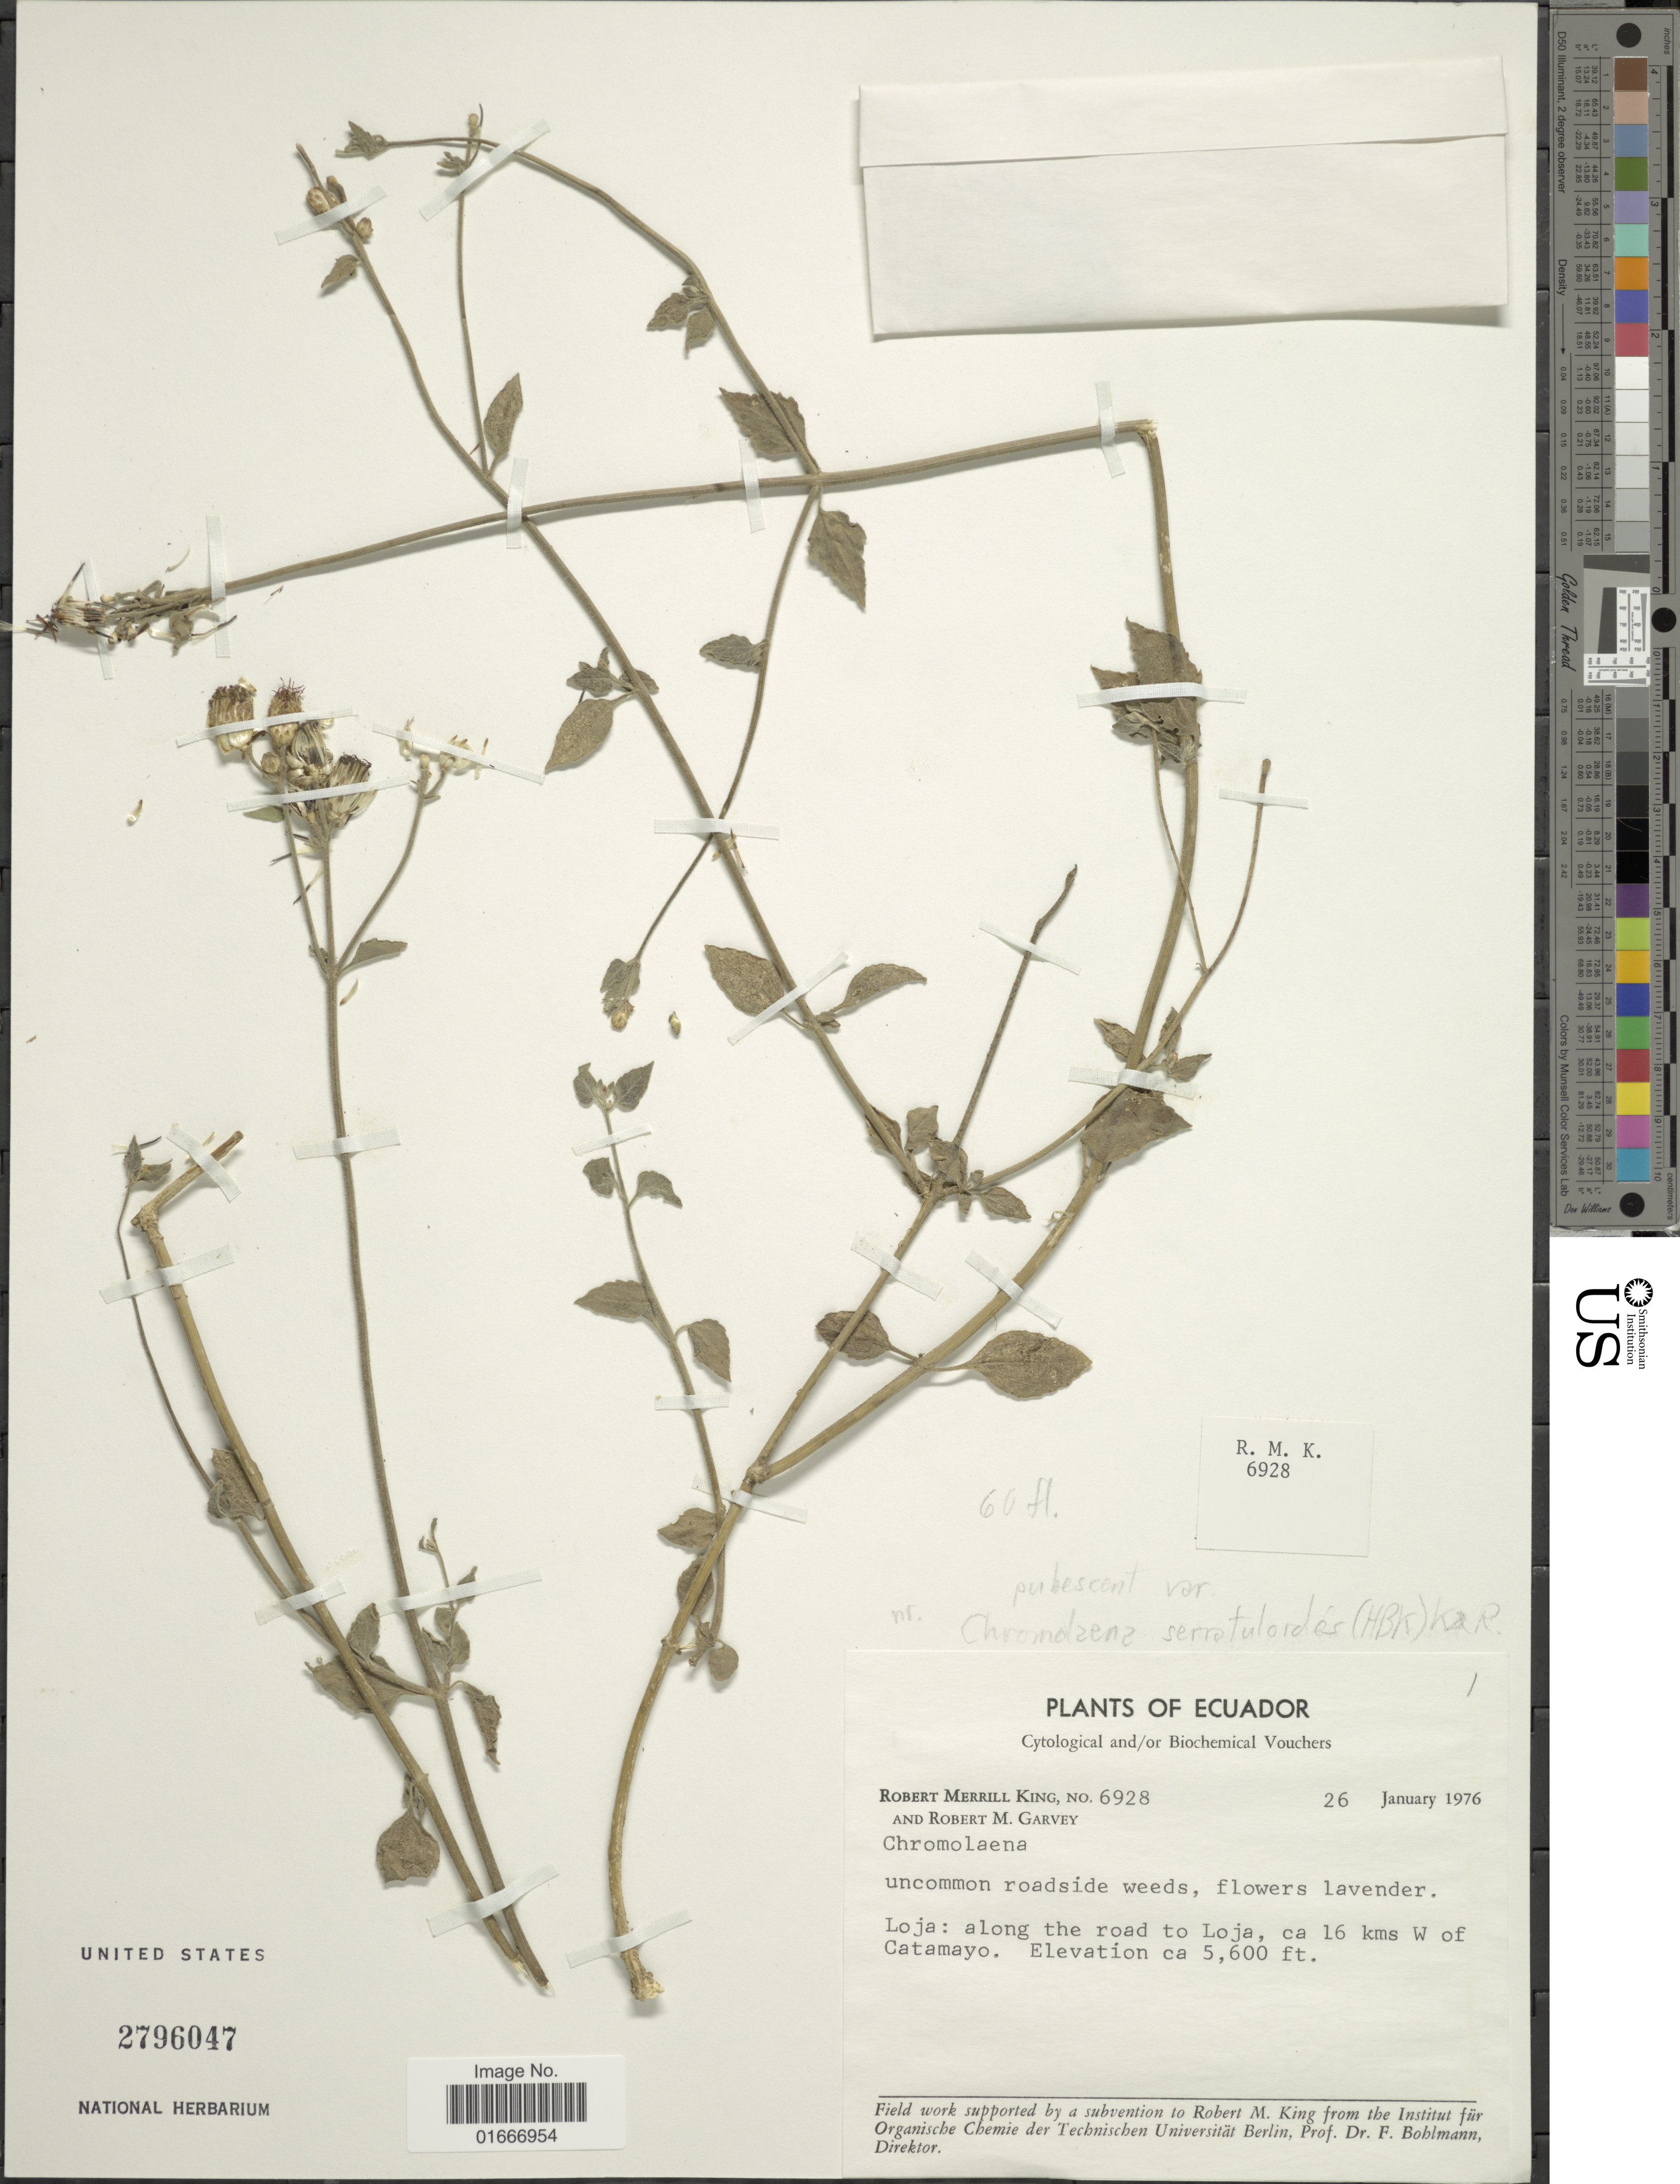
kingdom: Plantae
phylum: Tracheophyta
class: Magnoliopsida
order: Asterales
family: Asteraceae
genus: Chromolaena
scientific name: Chromolaena serratuloides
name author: (Kunth) R.M. King & H. Rob.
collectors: R. M. King & R. Garvey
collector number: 6928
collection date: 1976-01-26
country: Ecuador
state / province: Loja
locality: along the road to Loja, ca 16 kms W of Catamayo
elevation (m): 1707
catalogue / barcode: US 2796047